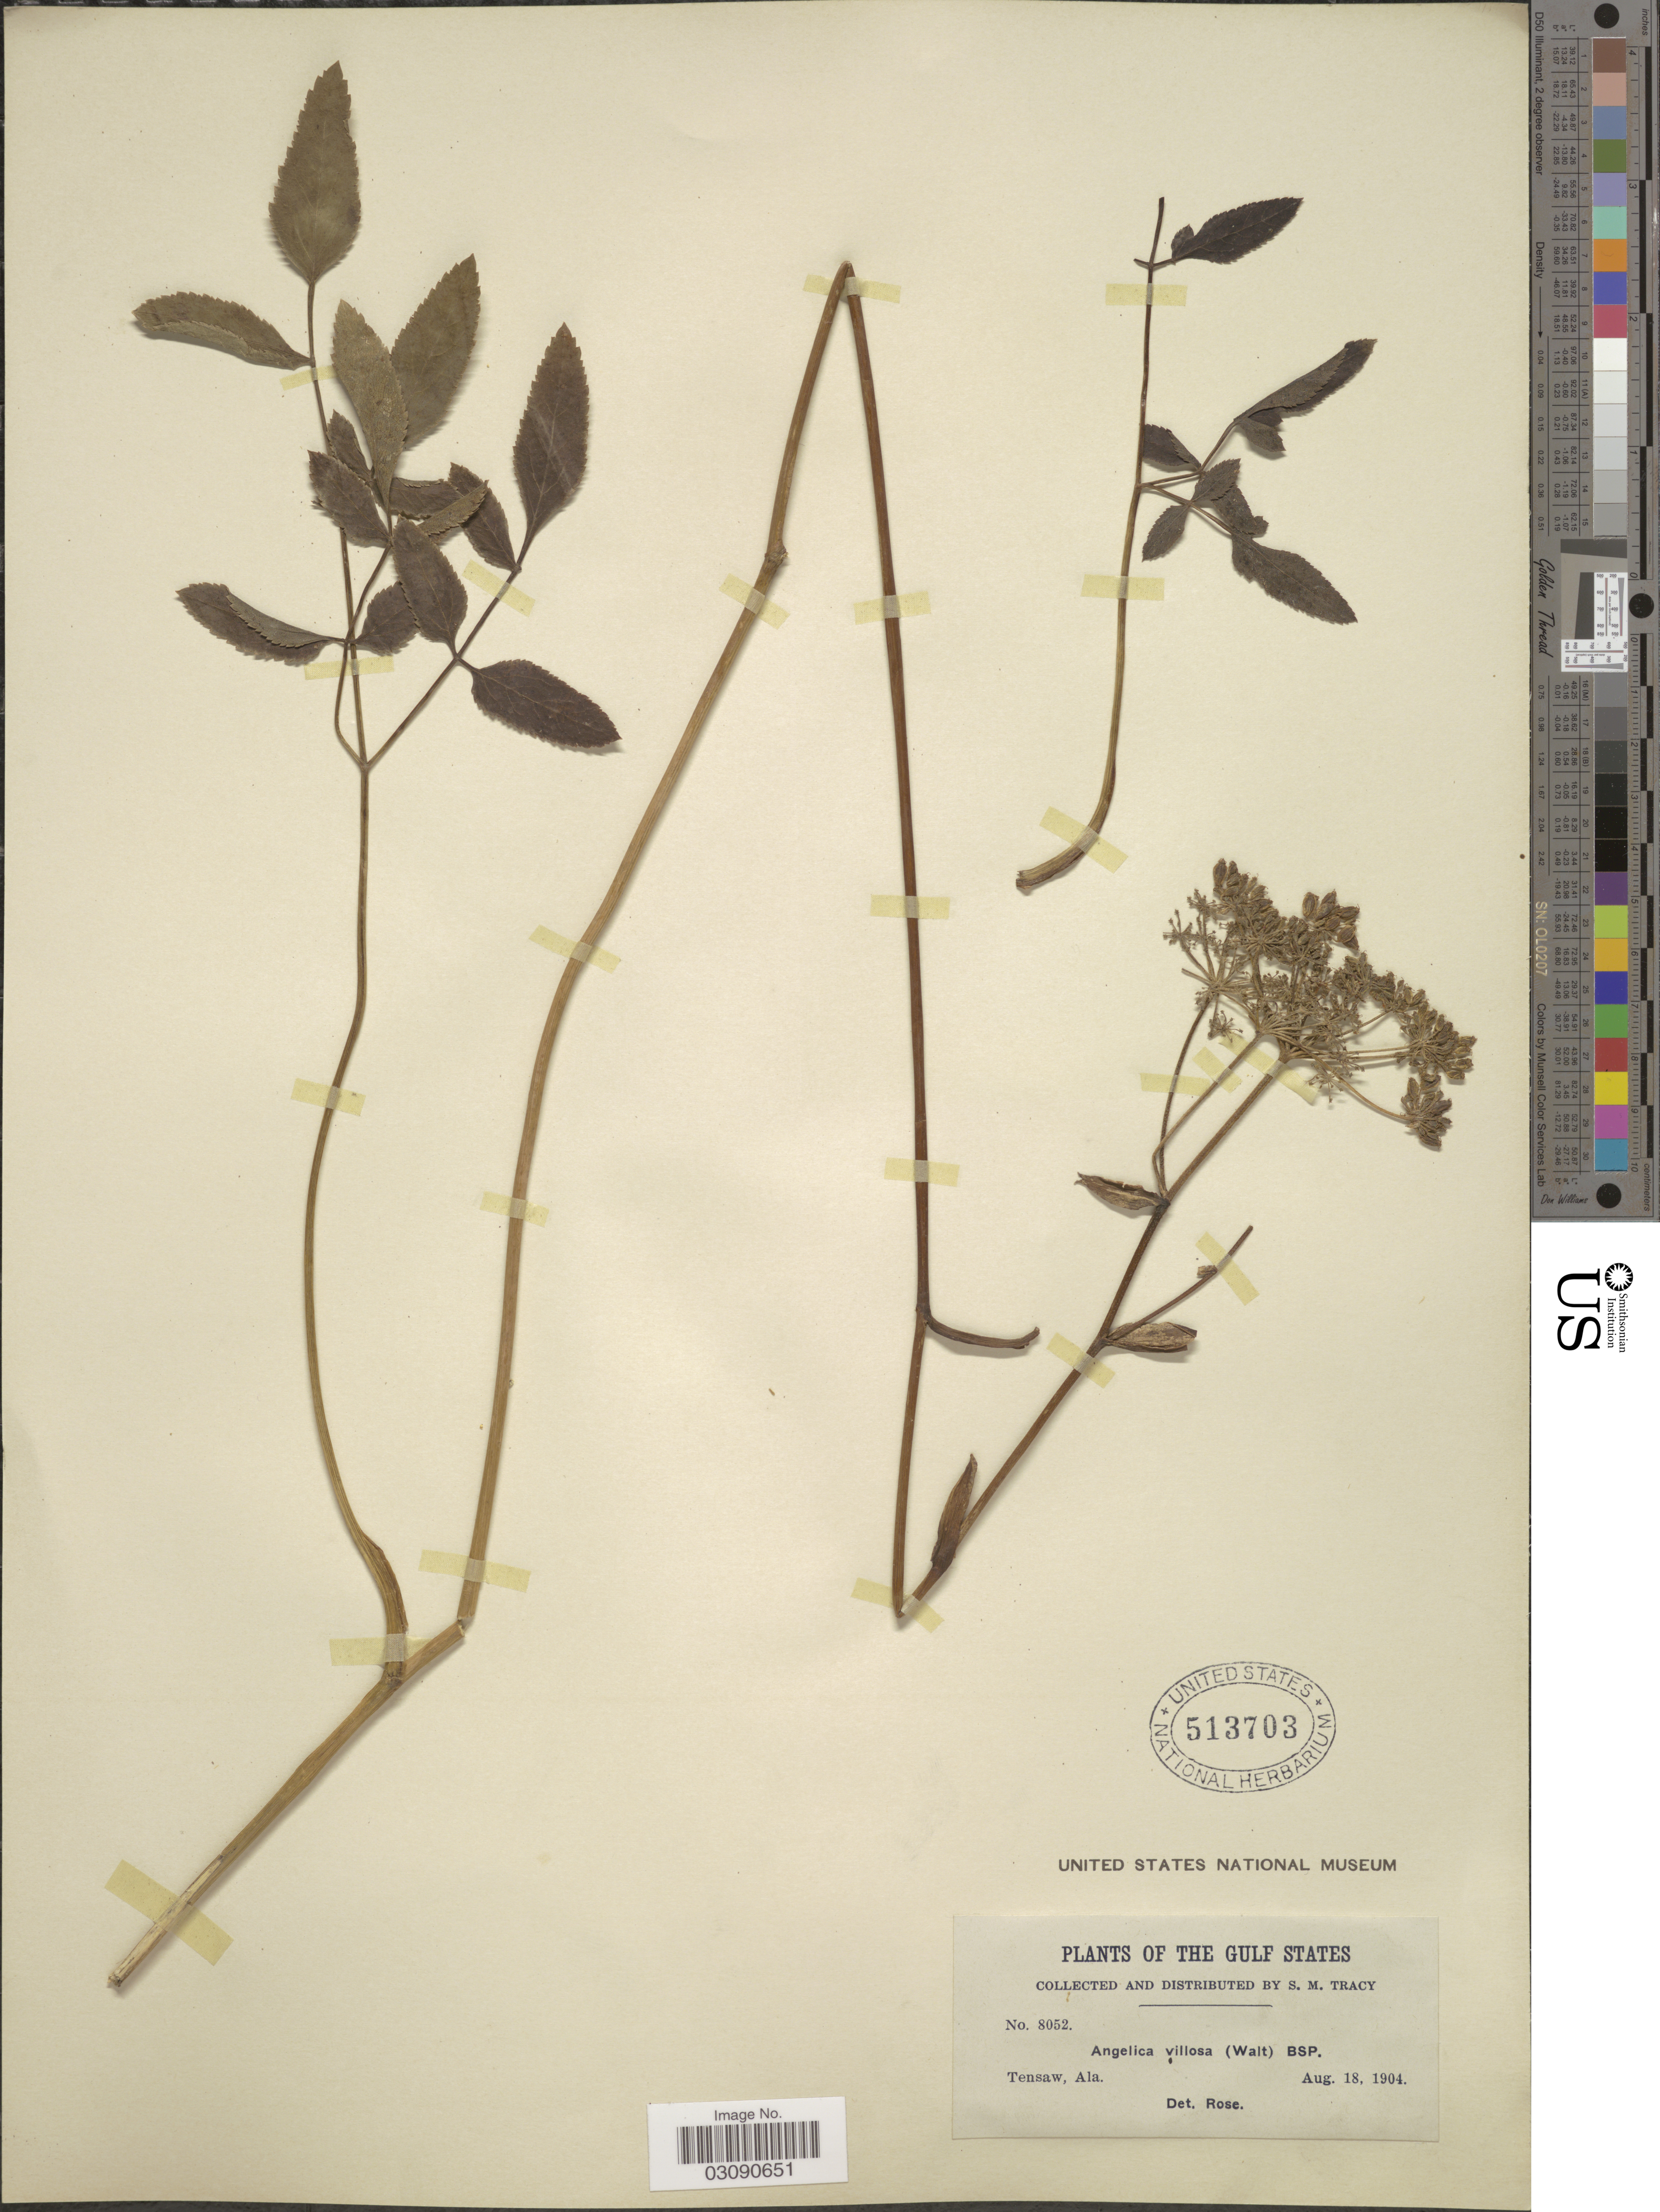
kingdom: Plantae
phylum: Tracheophyta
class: Magnoliopsida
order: Apiales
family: Apiaceae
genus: Angelica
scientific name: Angelica venenosa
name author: (Greenway) Fernald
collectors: S. M. Tracy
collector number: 8052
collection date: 1904-08-18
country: United States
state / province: Alabama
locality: Gulf States. Tensaw.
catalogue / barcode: US 513703